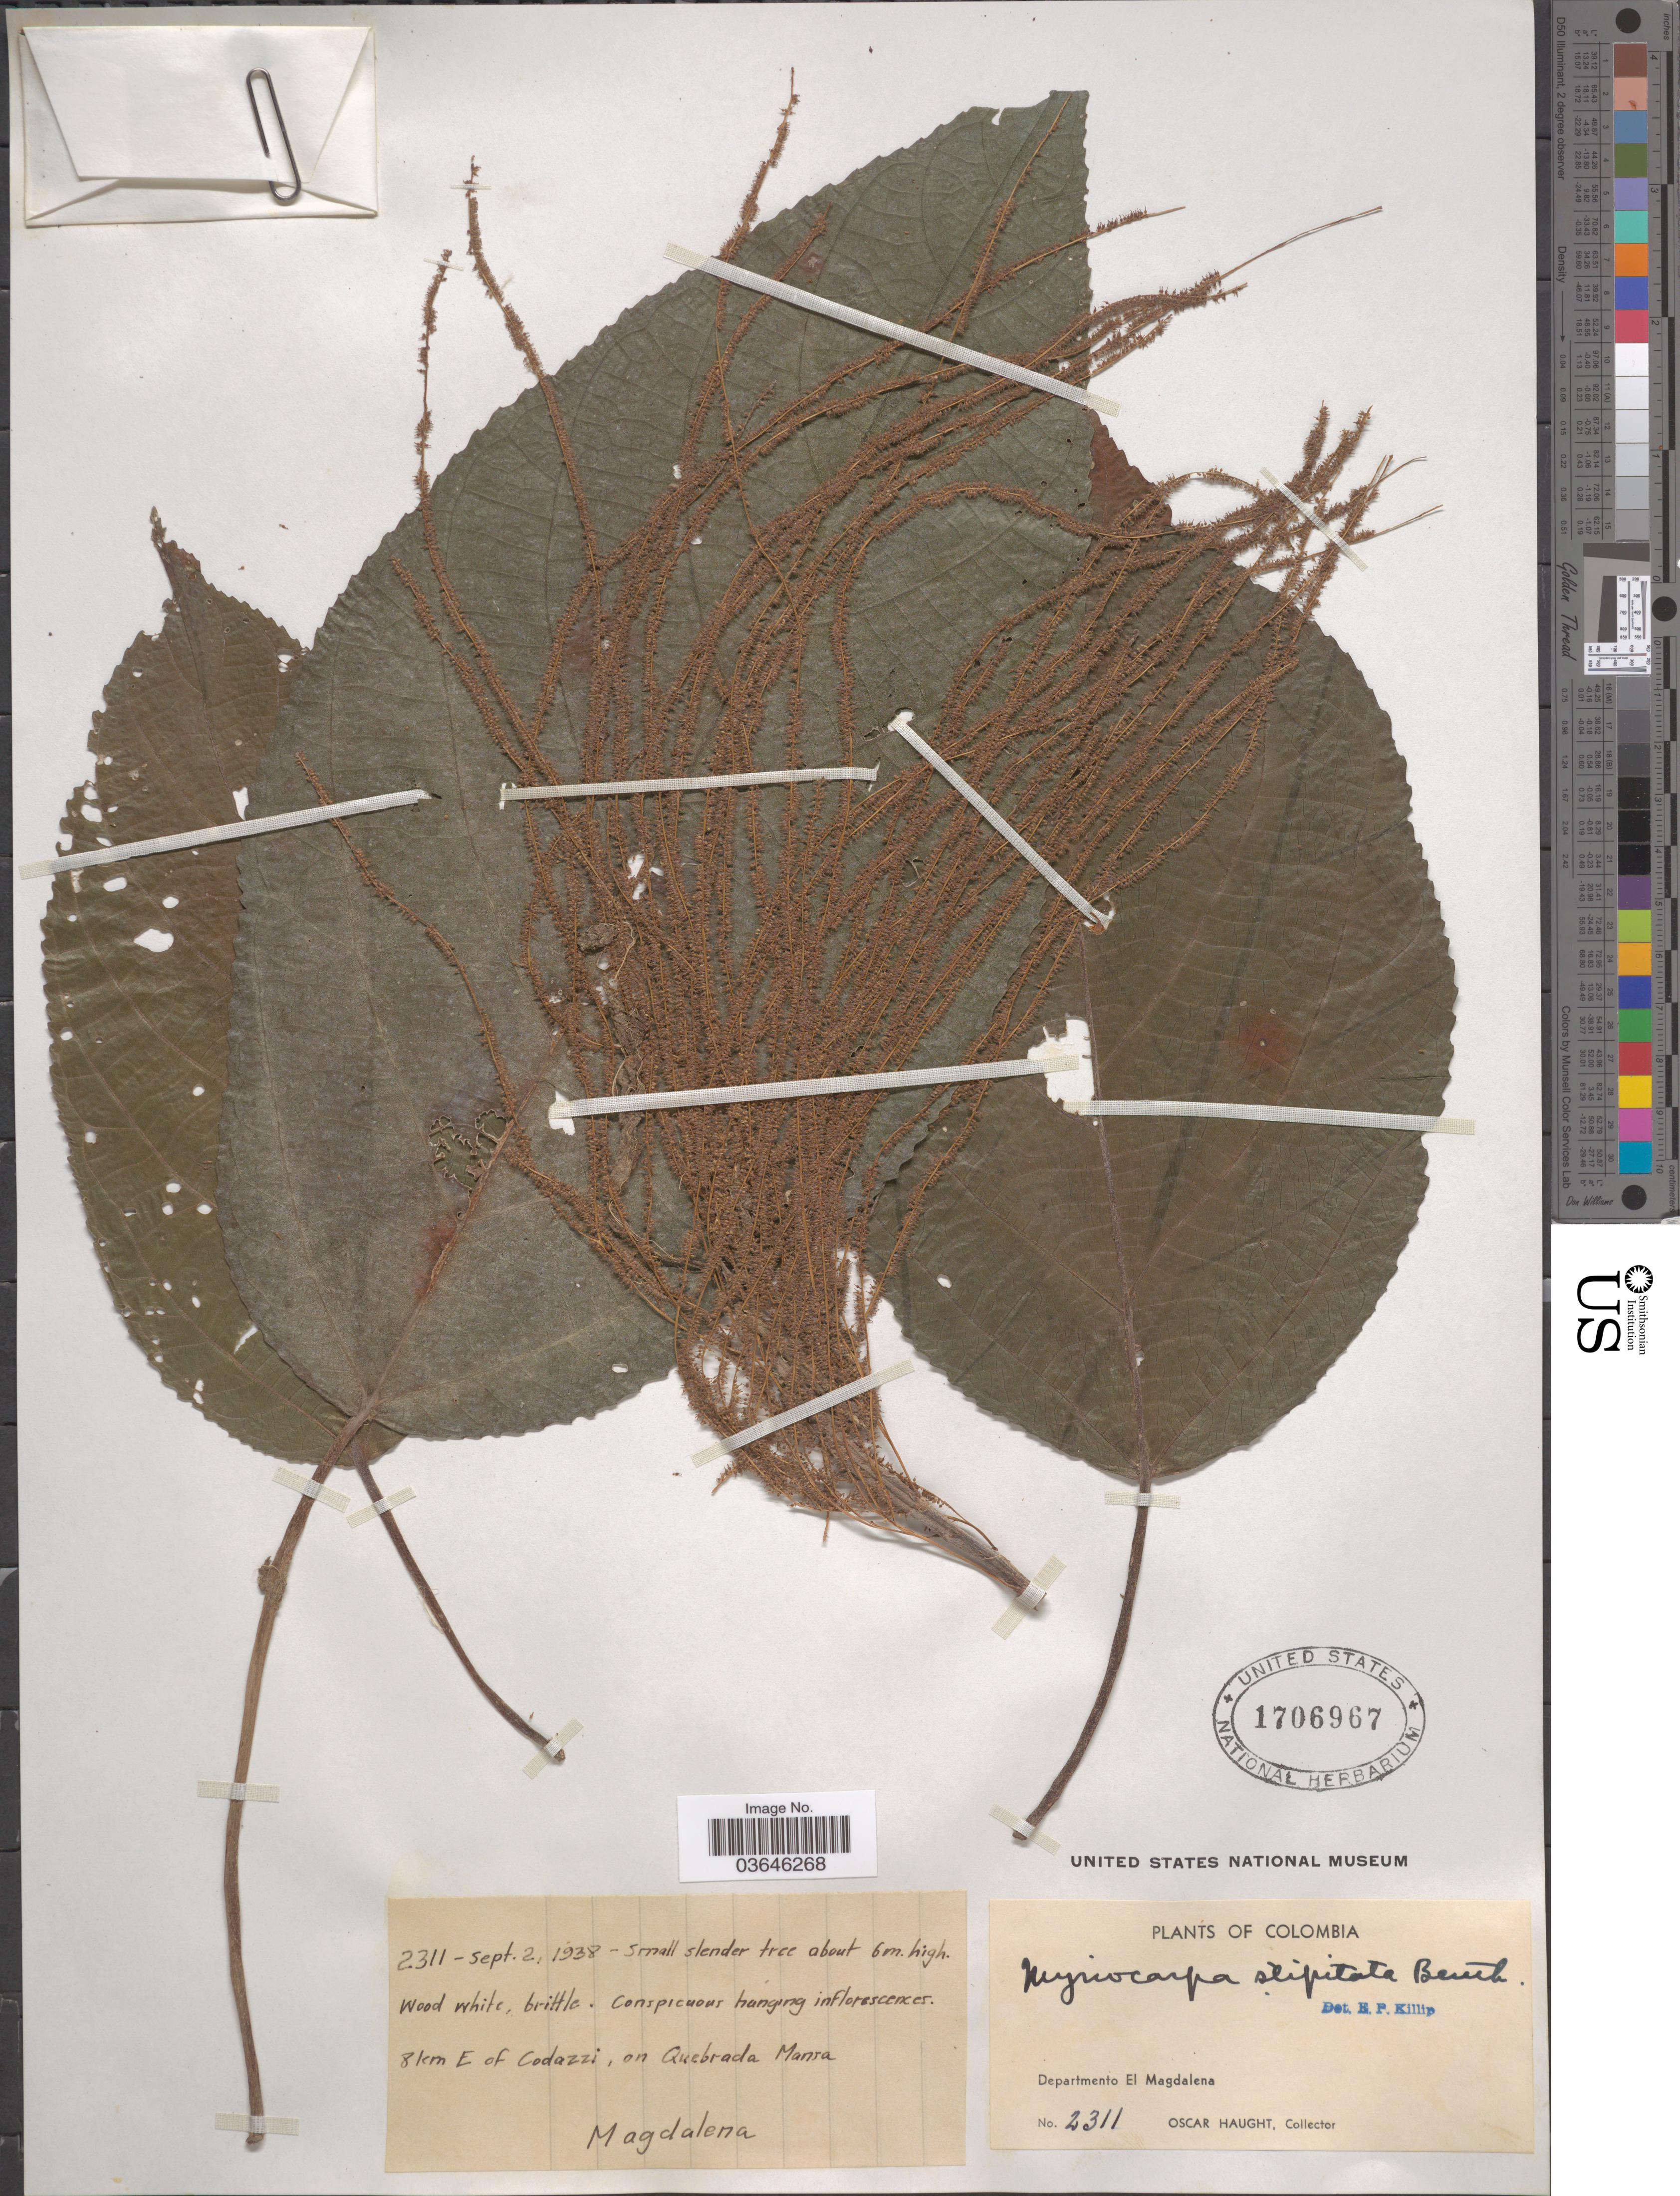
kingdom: Plantae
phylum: Tracheophyta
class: Magnoliopsida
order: Rosales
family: Urticaceae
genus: Myriocarpa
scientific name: Myriocarpa stipitata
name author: Benth.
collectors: O. L. Haught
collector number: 2311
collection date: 1938-09-02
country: Colombia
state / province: Magdalena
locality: Departmento El Magdalena. 8 km E of Codazzi, on Quebrada Manra.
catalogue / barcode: US 1706967